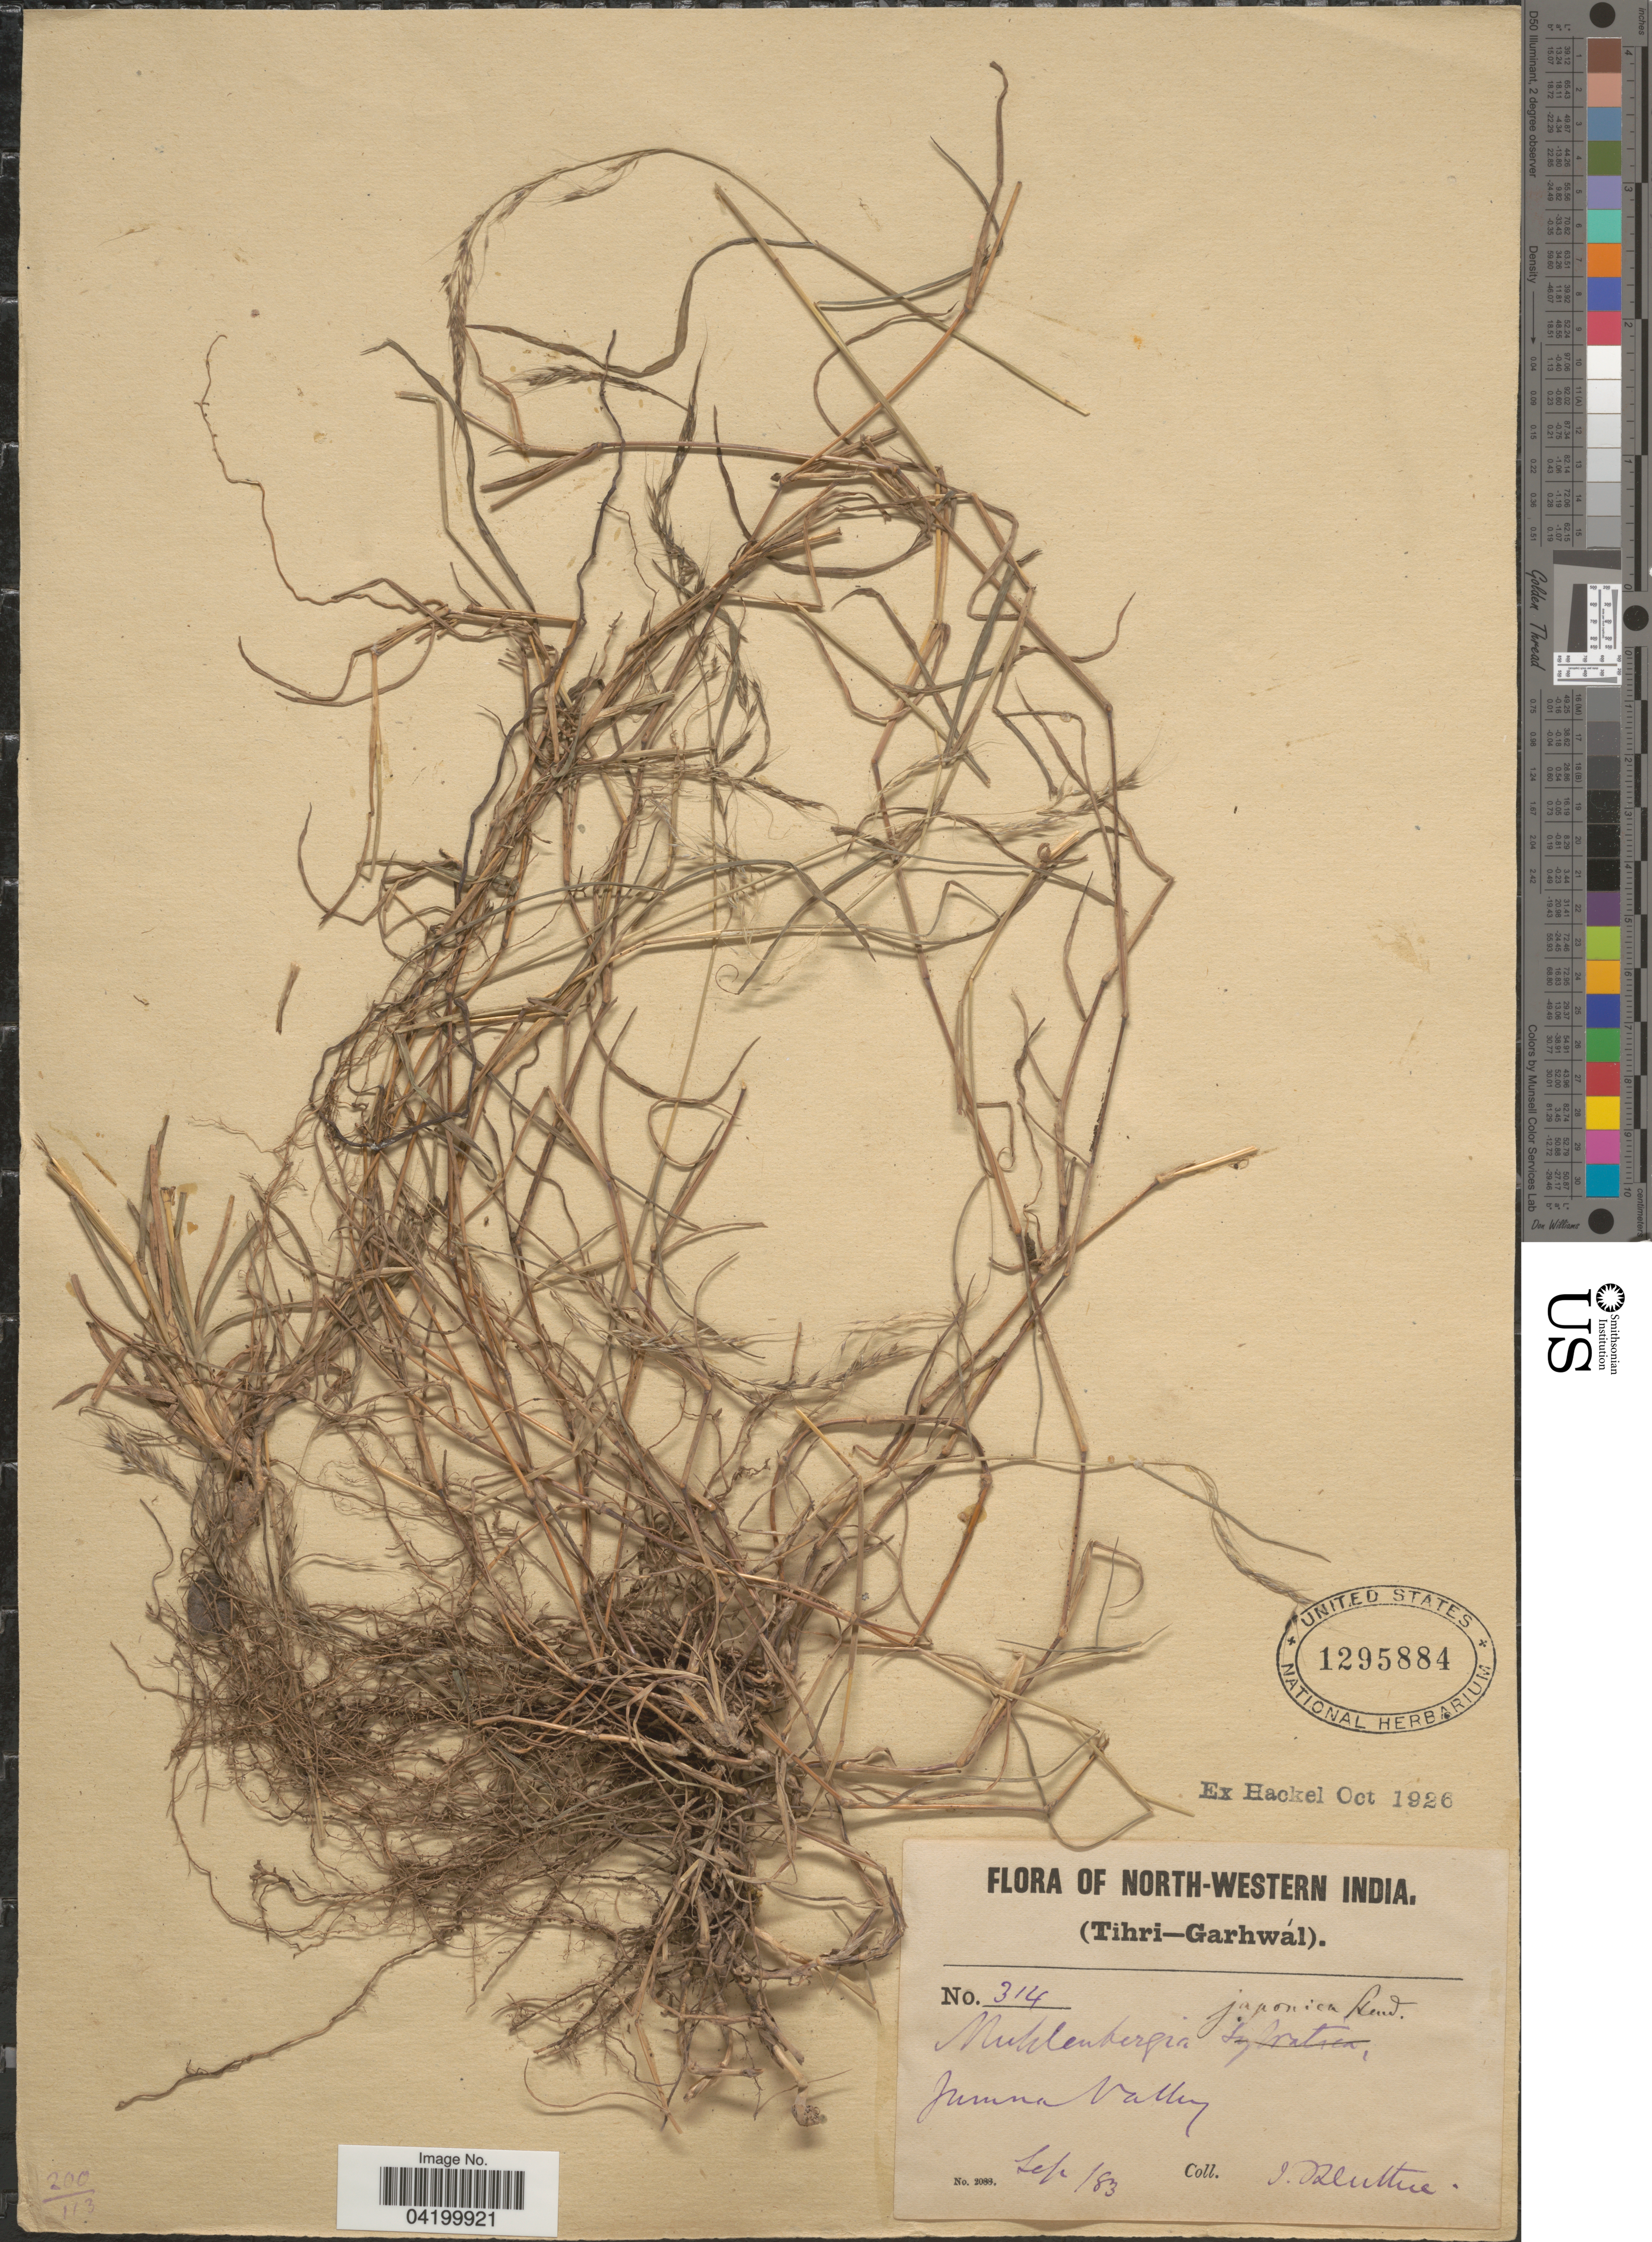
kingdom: Plantae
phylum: Tracheophyta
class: Liliopsida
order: Poales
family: Poaceae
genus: Muhlenbergia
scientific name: Muhlenbergia japonica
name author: Steud.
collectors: J. F. Duthie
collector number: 314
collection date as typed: Transcribed d/m/y: /9/83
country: India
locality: North-Western India. (Tihri-Garhwál). Jumna Valley.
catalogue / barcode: US 1295884